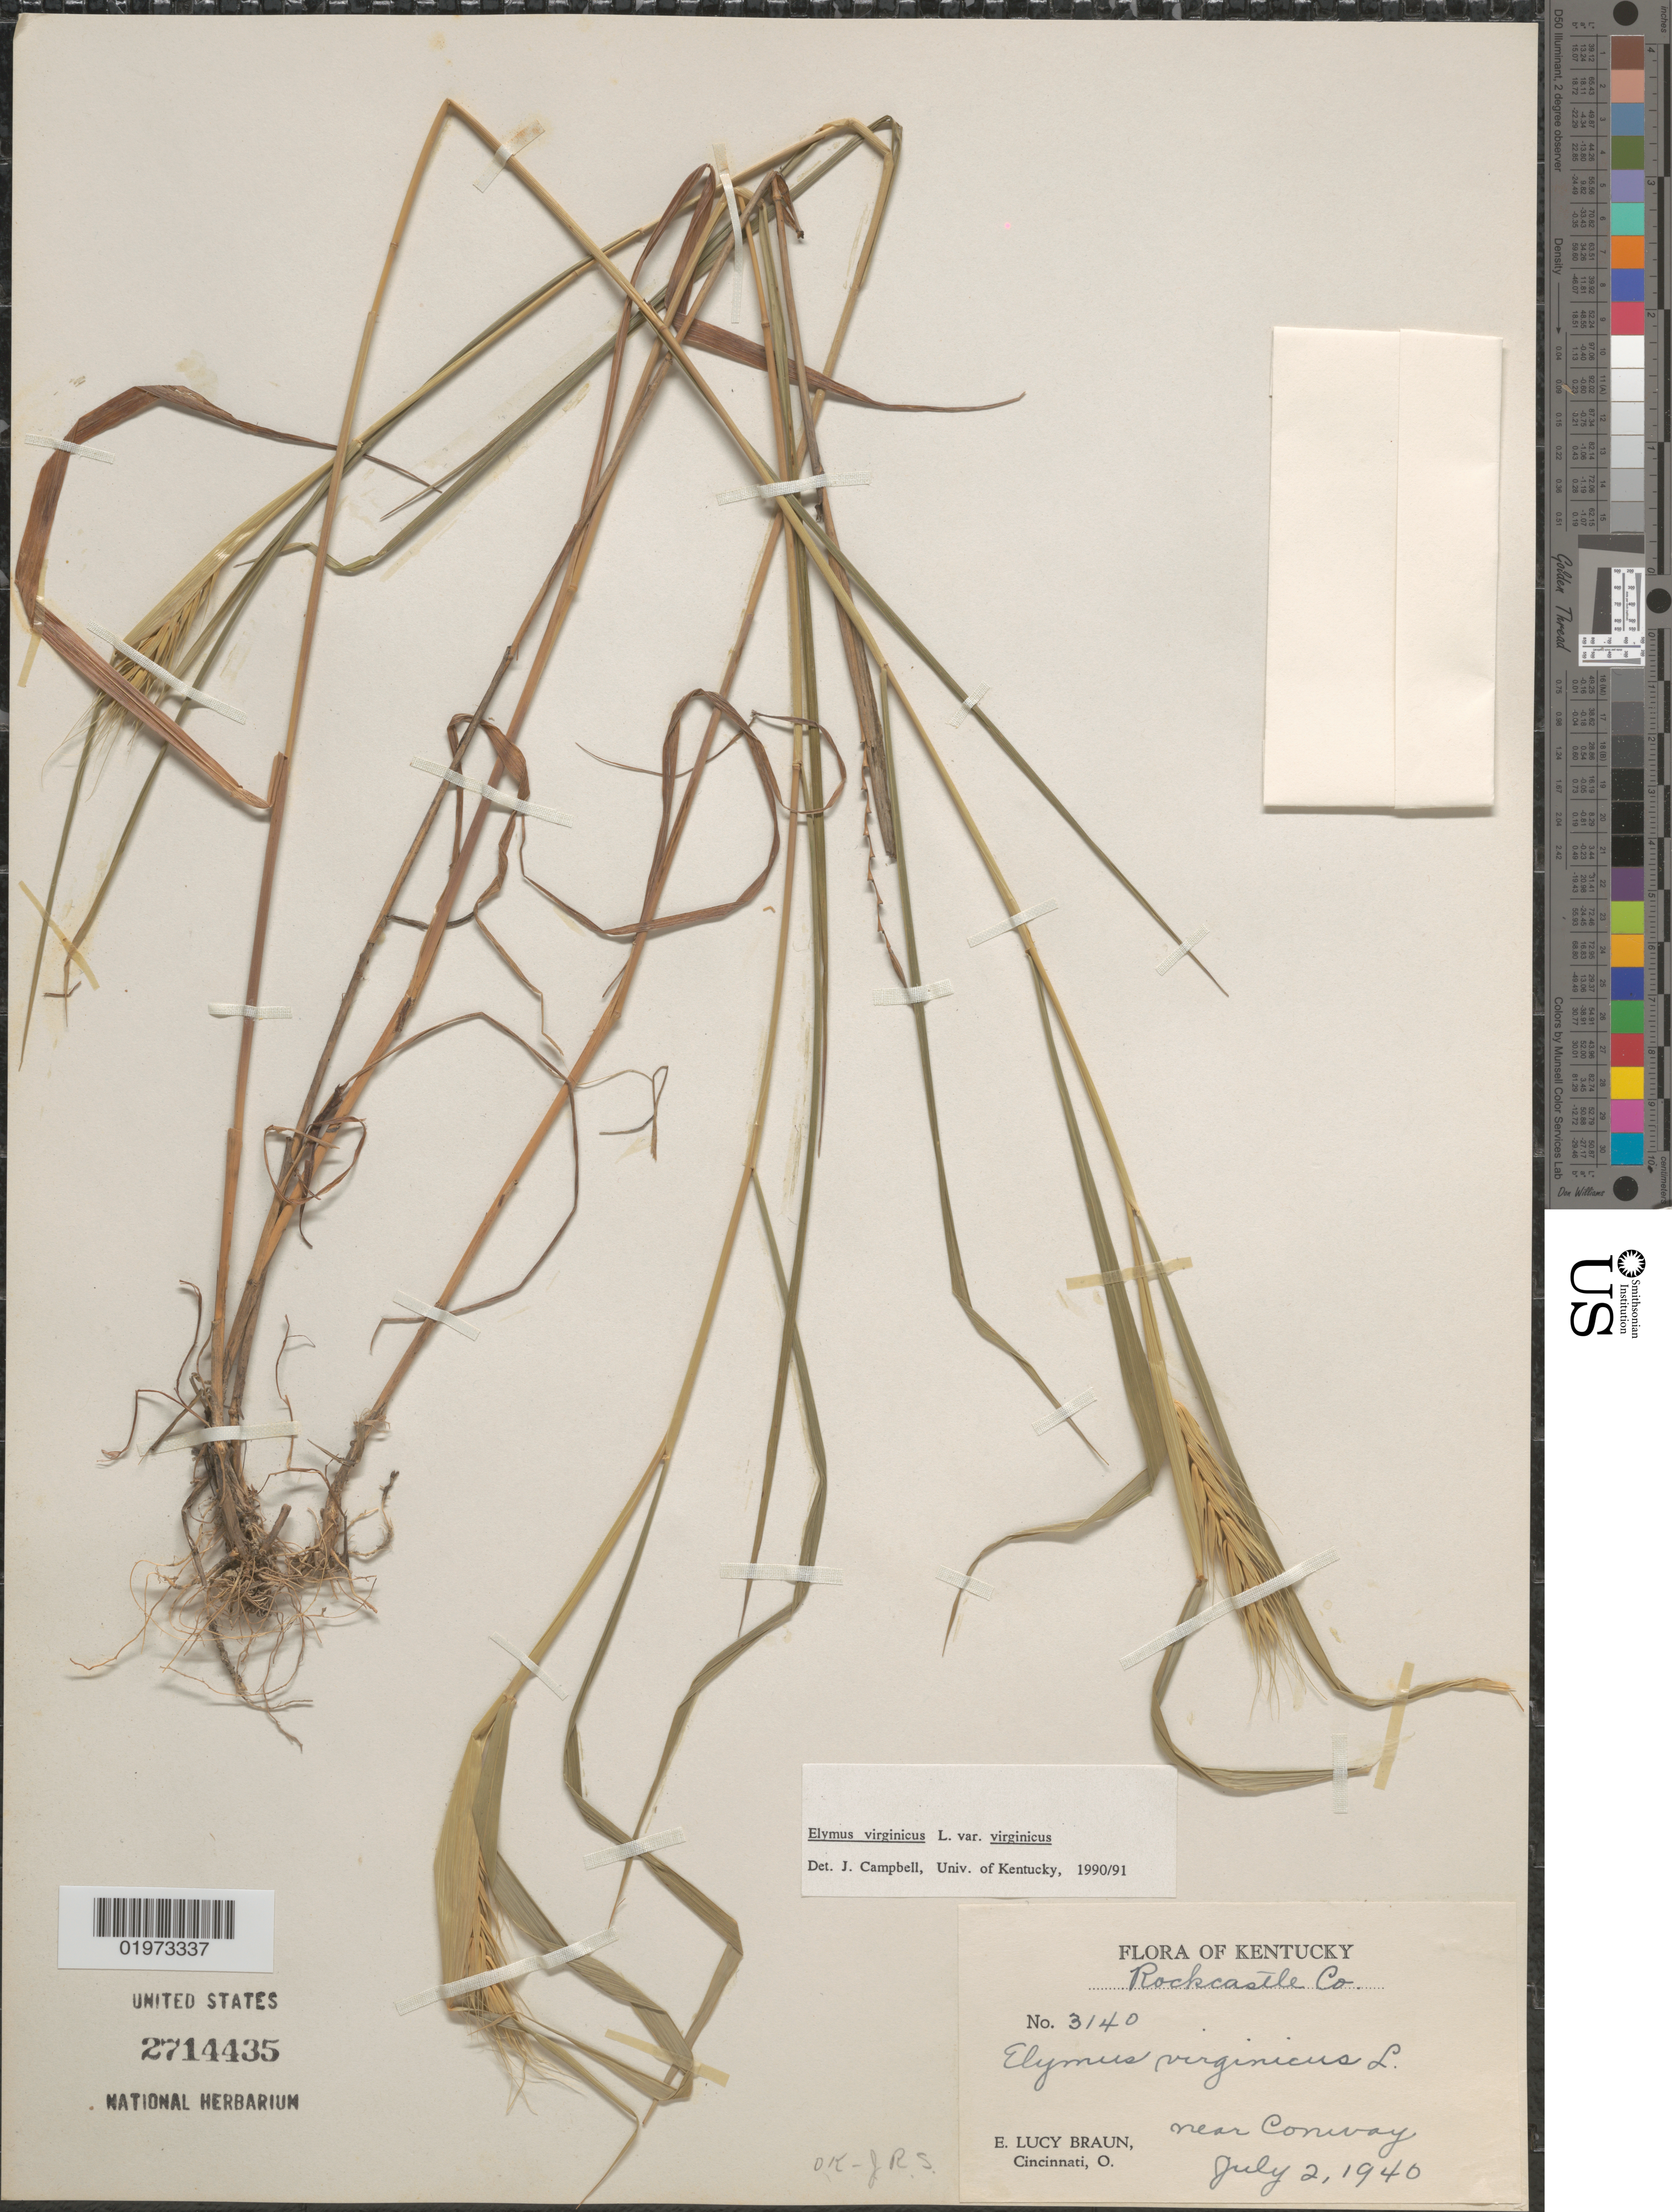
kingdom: Plantae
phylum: Tracheophyta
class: Liliopsida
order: Poales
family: Poaceae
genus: Elymus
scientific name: Elymus virginicus var. virginicus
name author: L.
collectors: E. L. Braun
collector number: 3140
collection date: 1940-07-02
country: United States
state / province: Kentucky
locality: Rockcastle Co. Near Conway.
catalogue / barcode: US 2714435